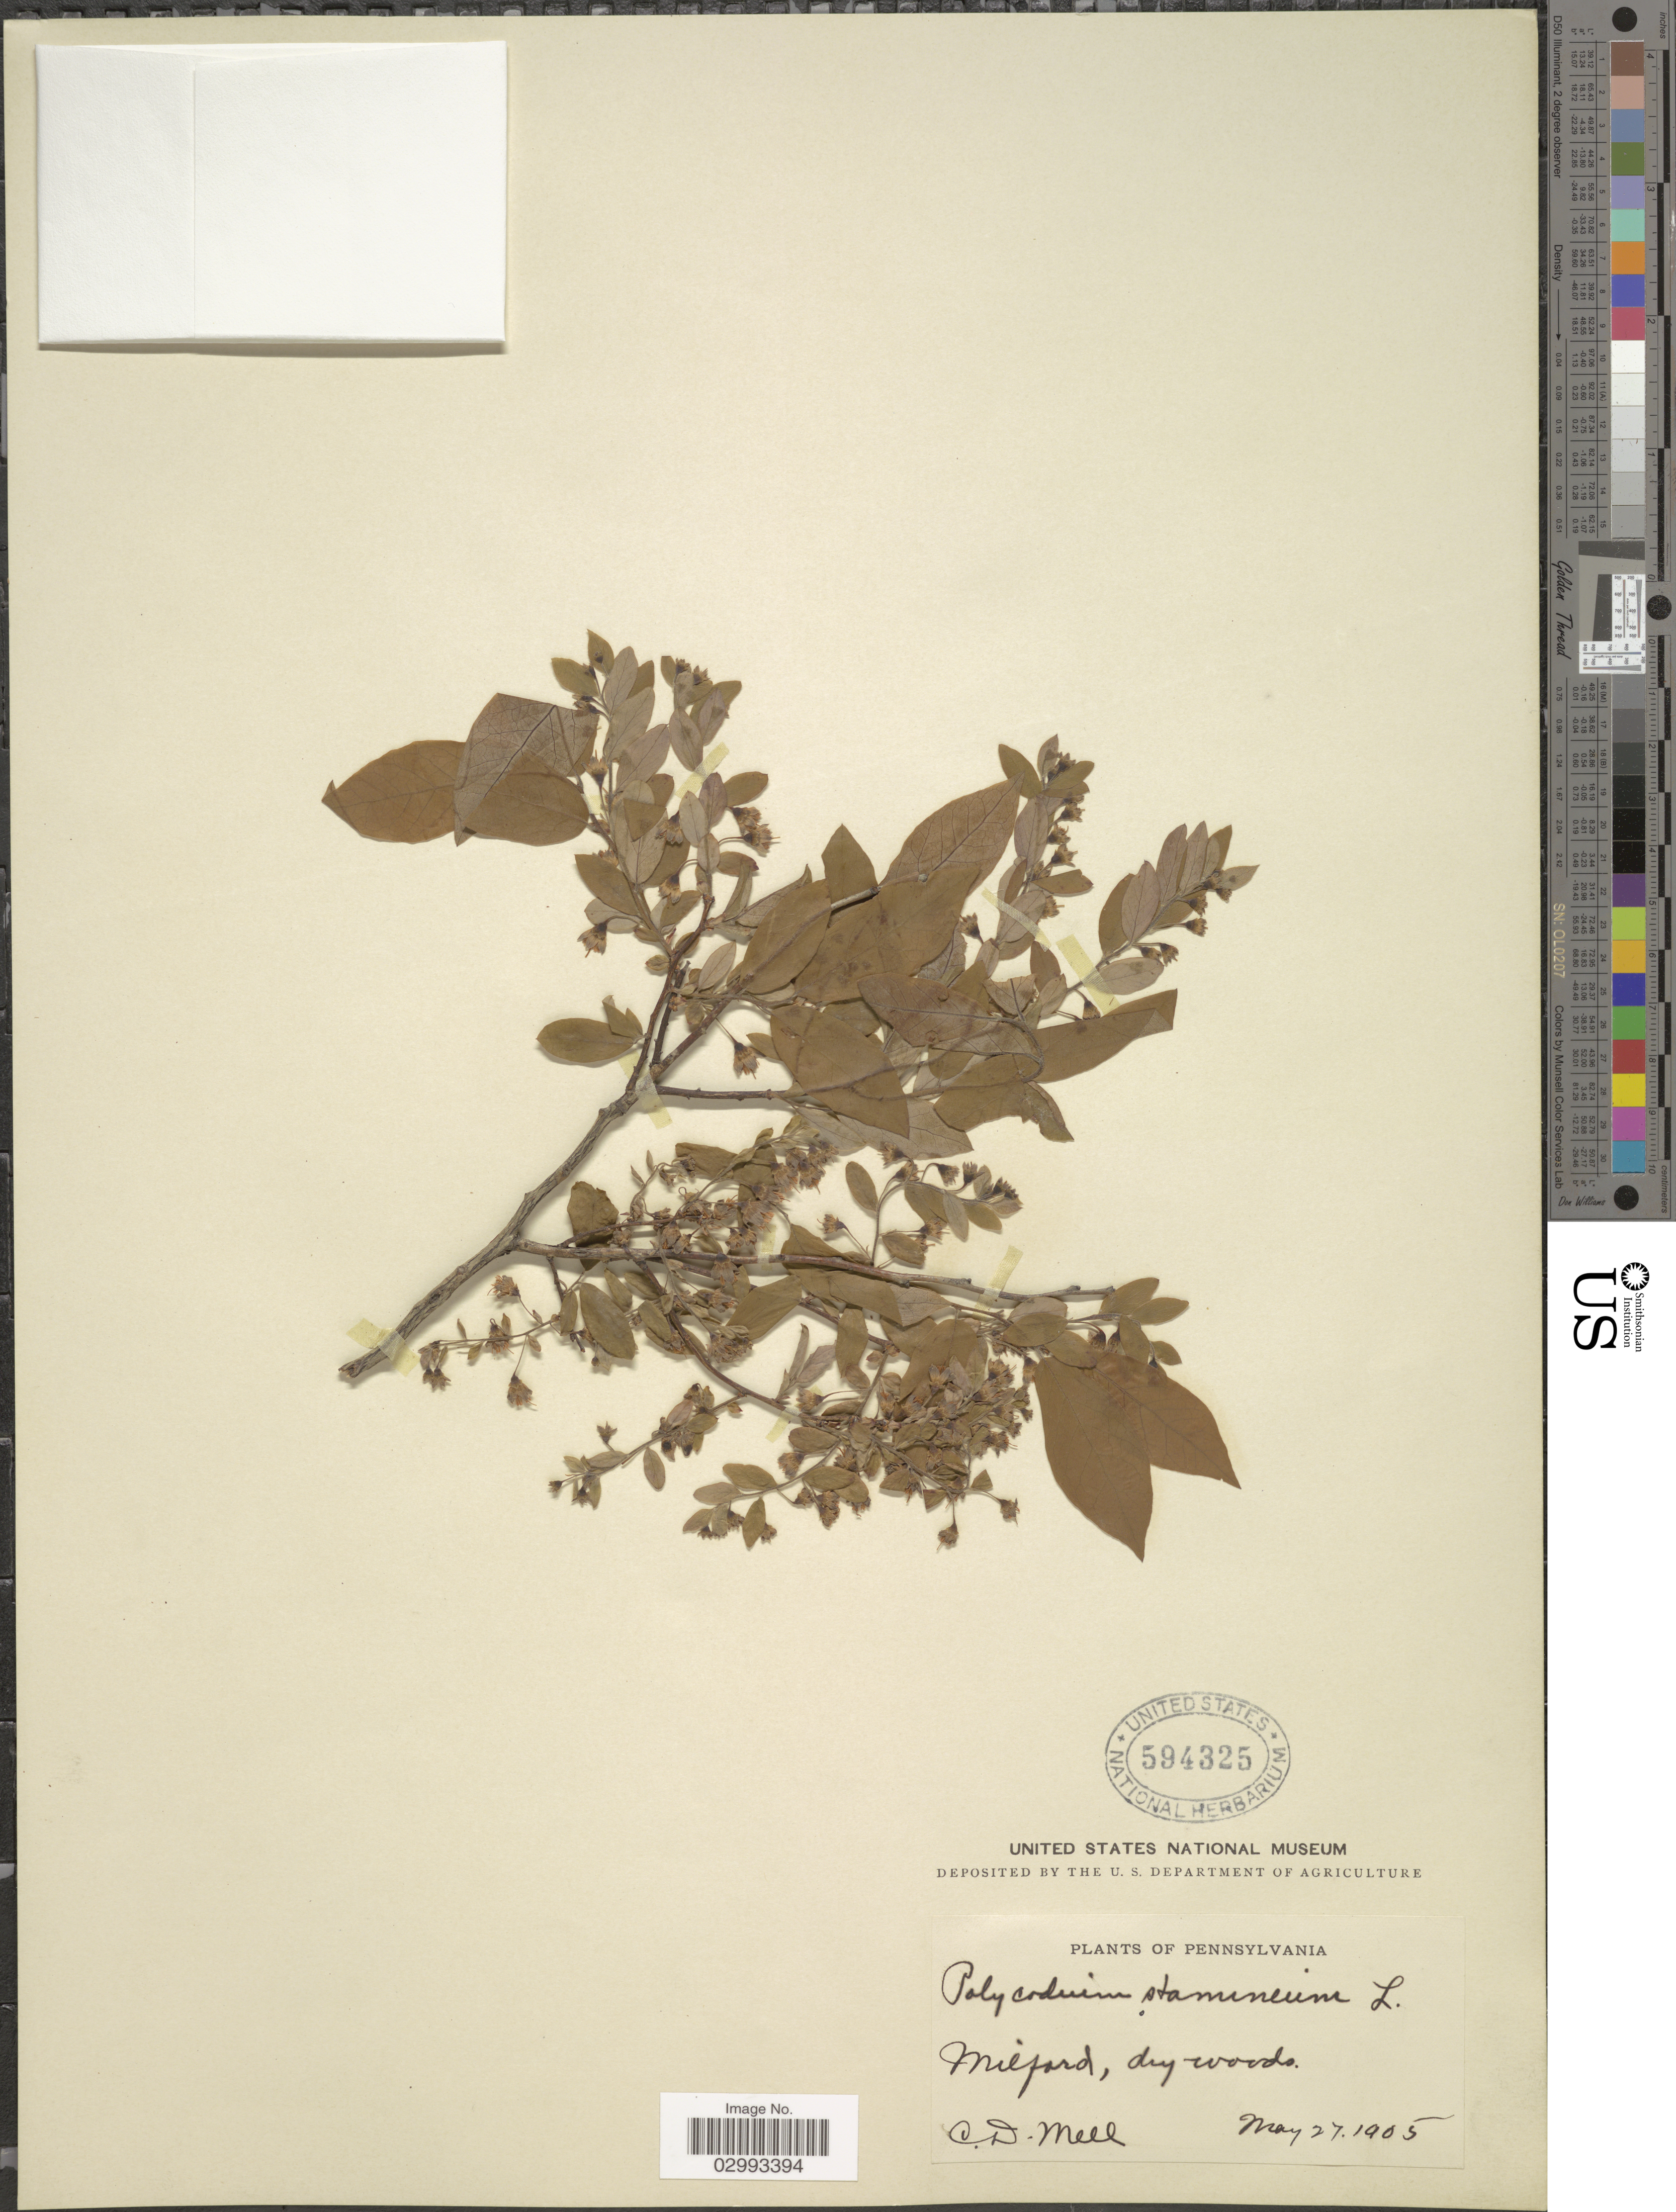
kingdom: Plantae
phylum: Tracheophyta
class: Magnoliopsida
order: Ericales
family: Ericaceae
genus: Polycodium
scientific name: Polycodium stamineum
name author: (L.) Greene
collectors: C. D. Mell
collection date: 1905-05-27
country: United States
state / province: Pennsylvania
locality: Milford.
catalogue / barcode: US 594325